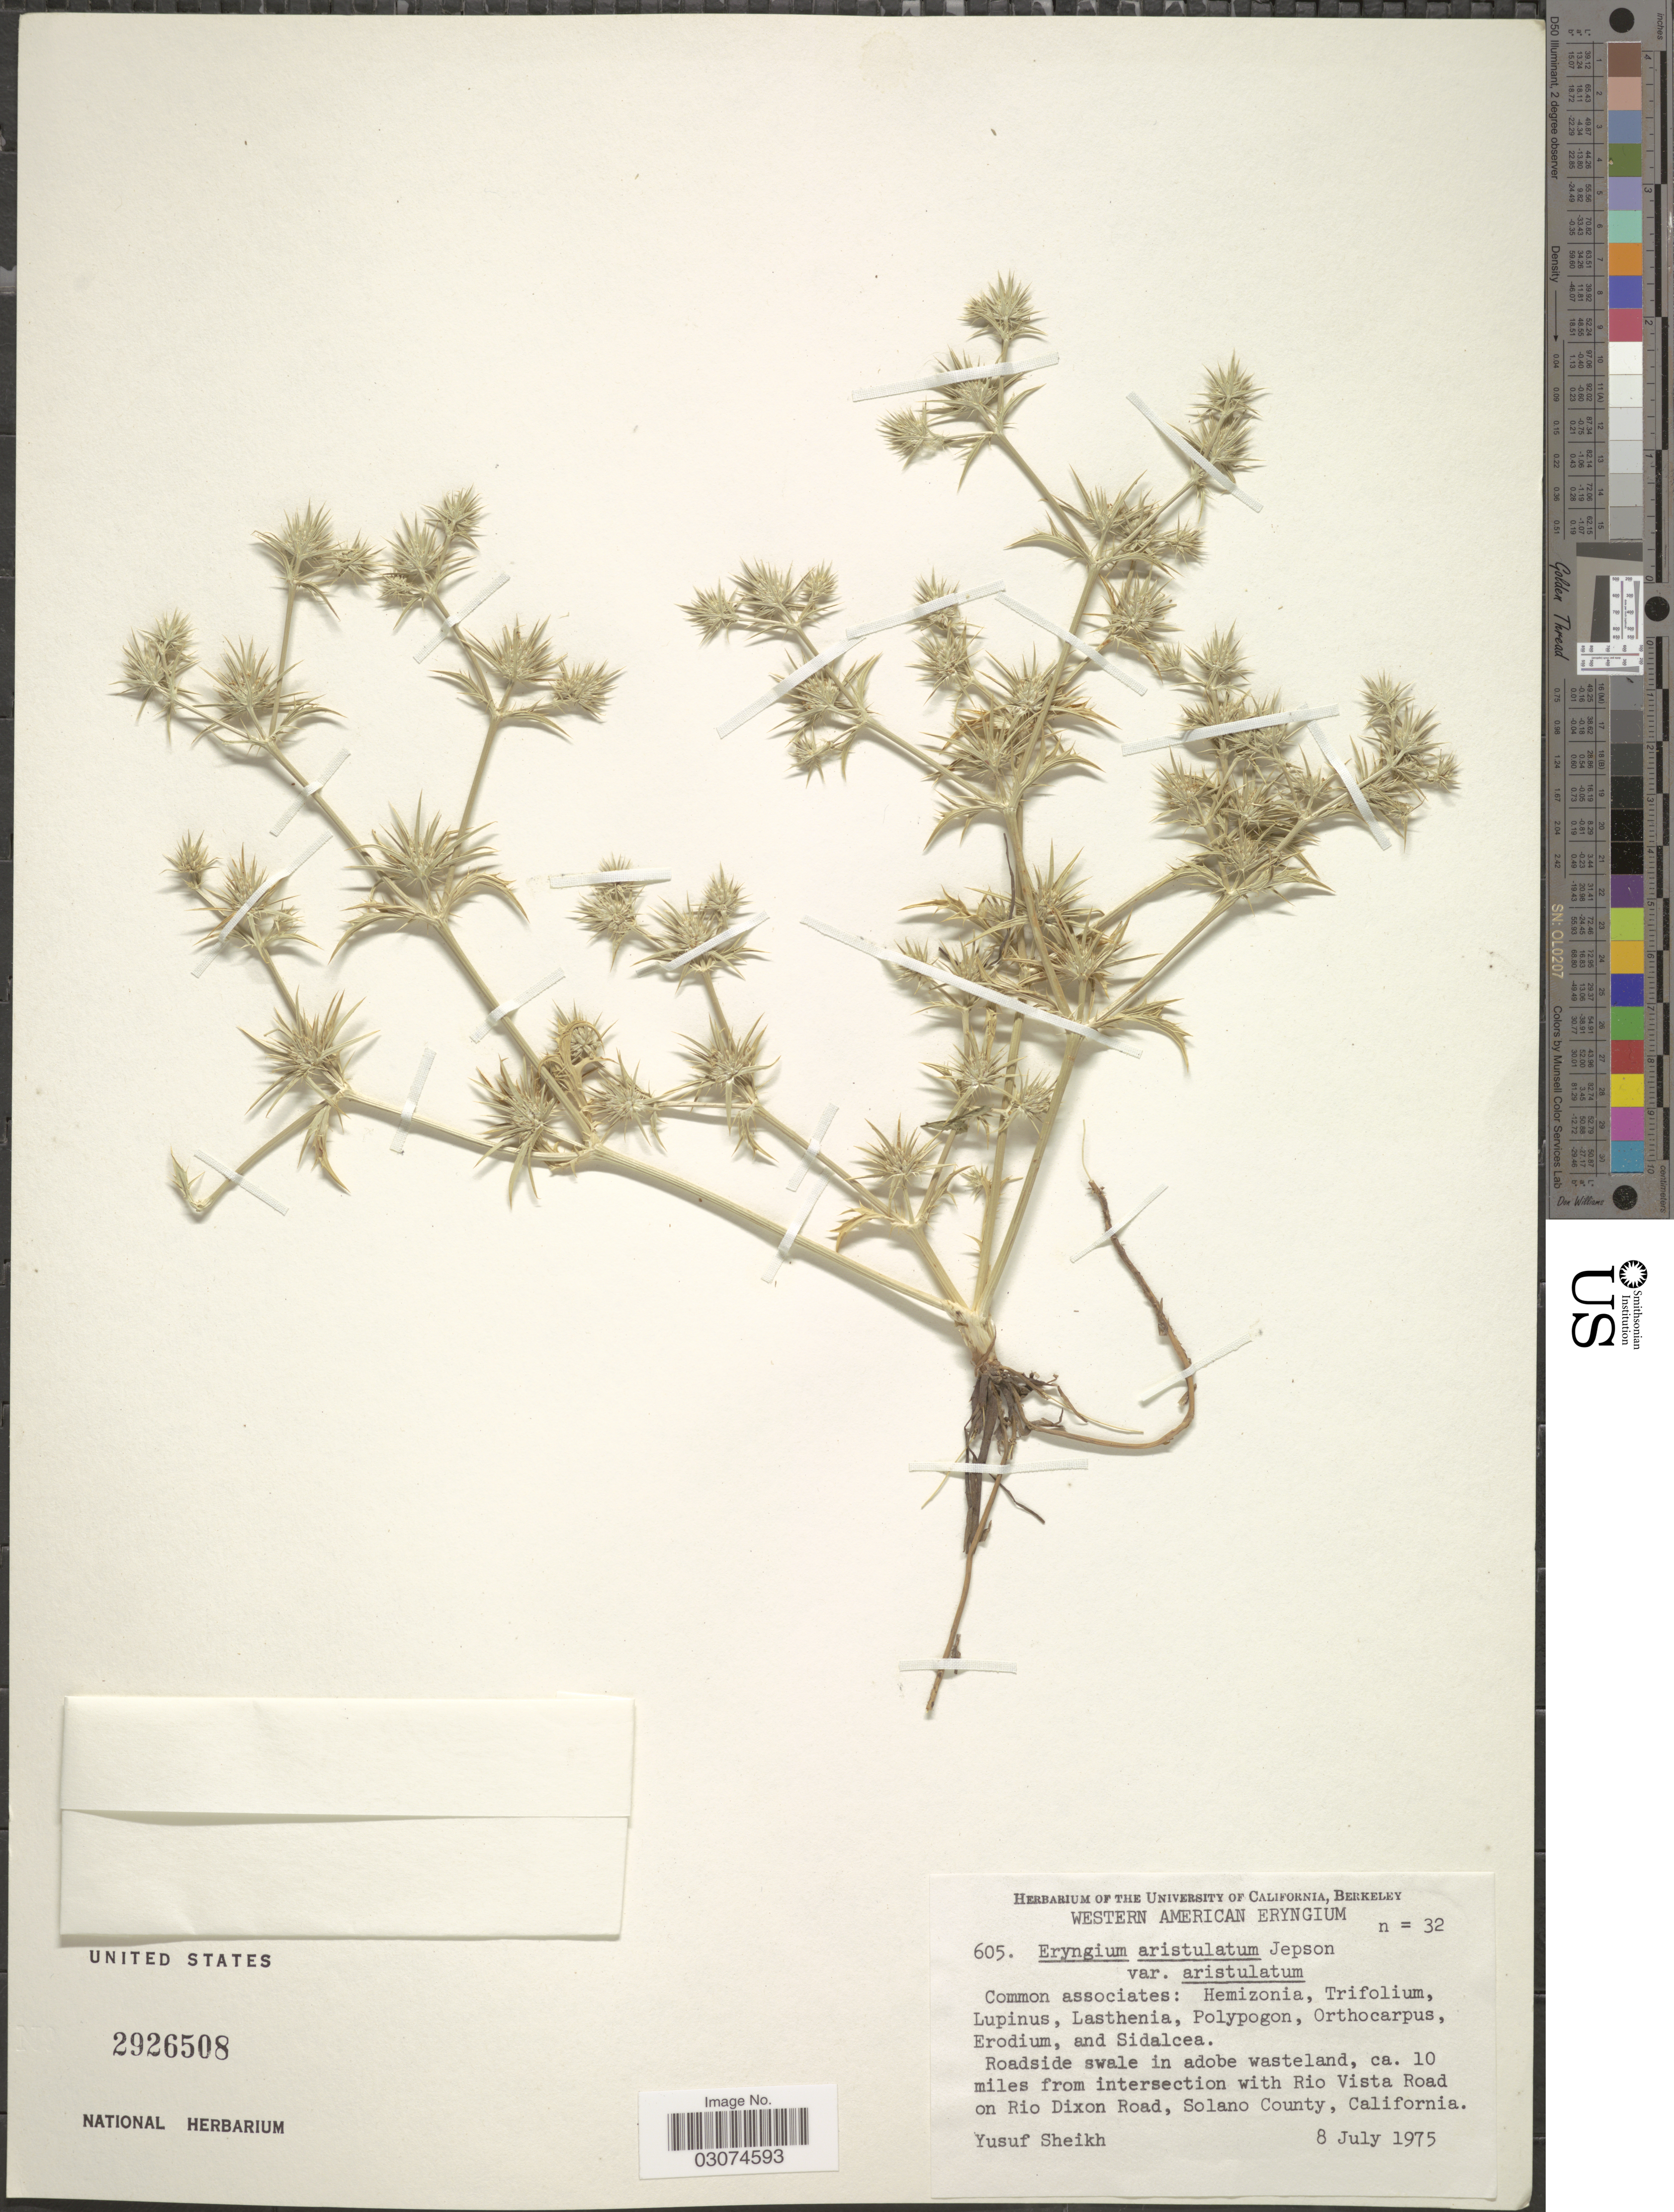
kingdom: Plantae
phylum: Tracheophyta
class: Magnoliopsida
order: Apiales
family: Apiaceae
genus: Eryngium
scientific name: Eryngium aristulatum var. aristulatum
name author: Jeps.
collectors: Y. Sheikh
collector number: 605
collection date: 1975-07-08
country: United States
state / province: California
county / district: Solano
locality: Roadside swale in adobe wasteland, ca. 10 miles from intersection with Rio Vista Road on Rio Dixon Road, Solano County.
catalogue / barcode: US 2926508